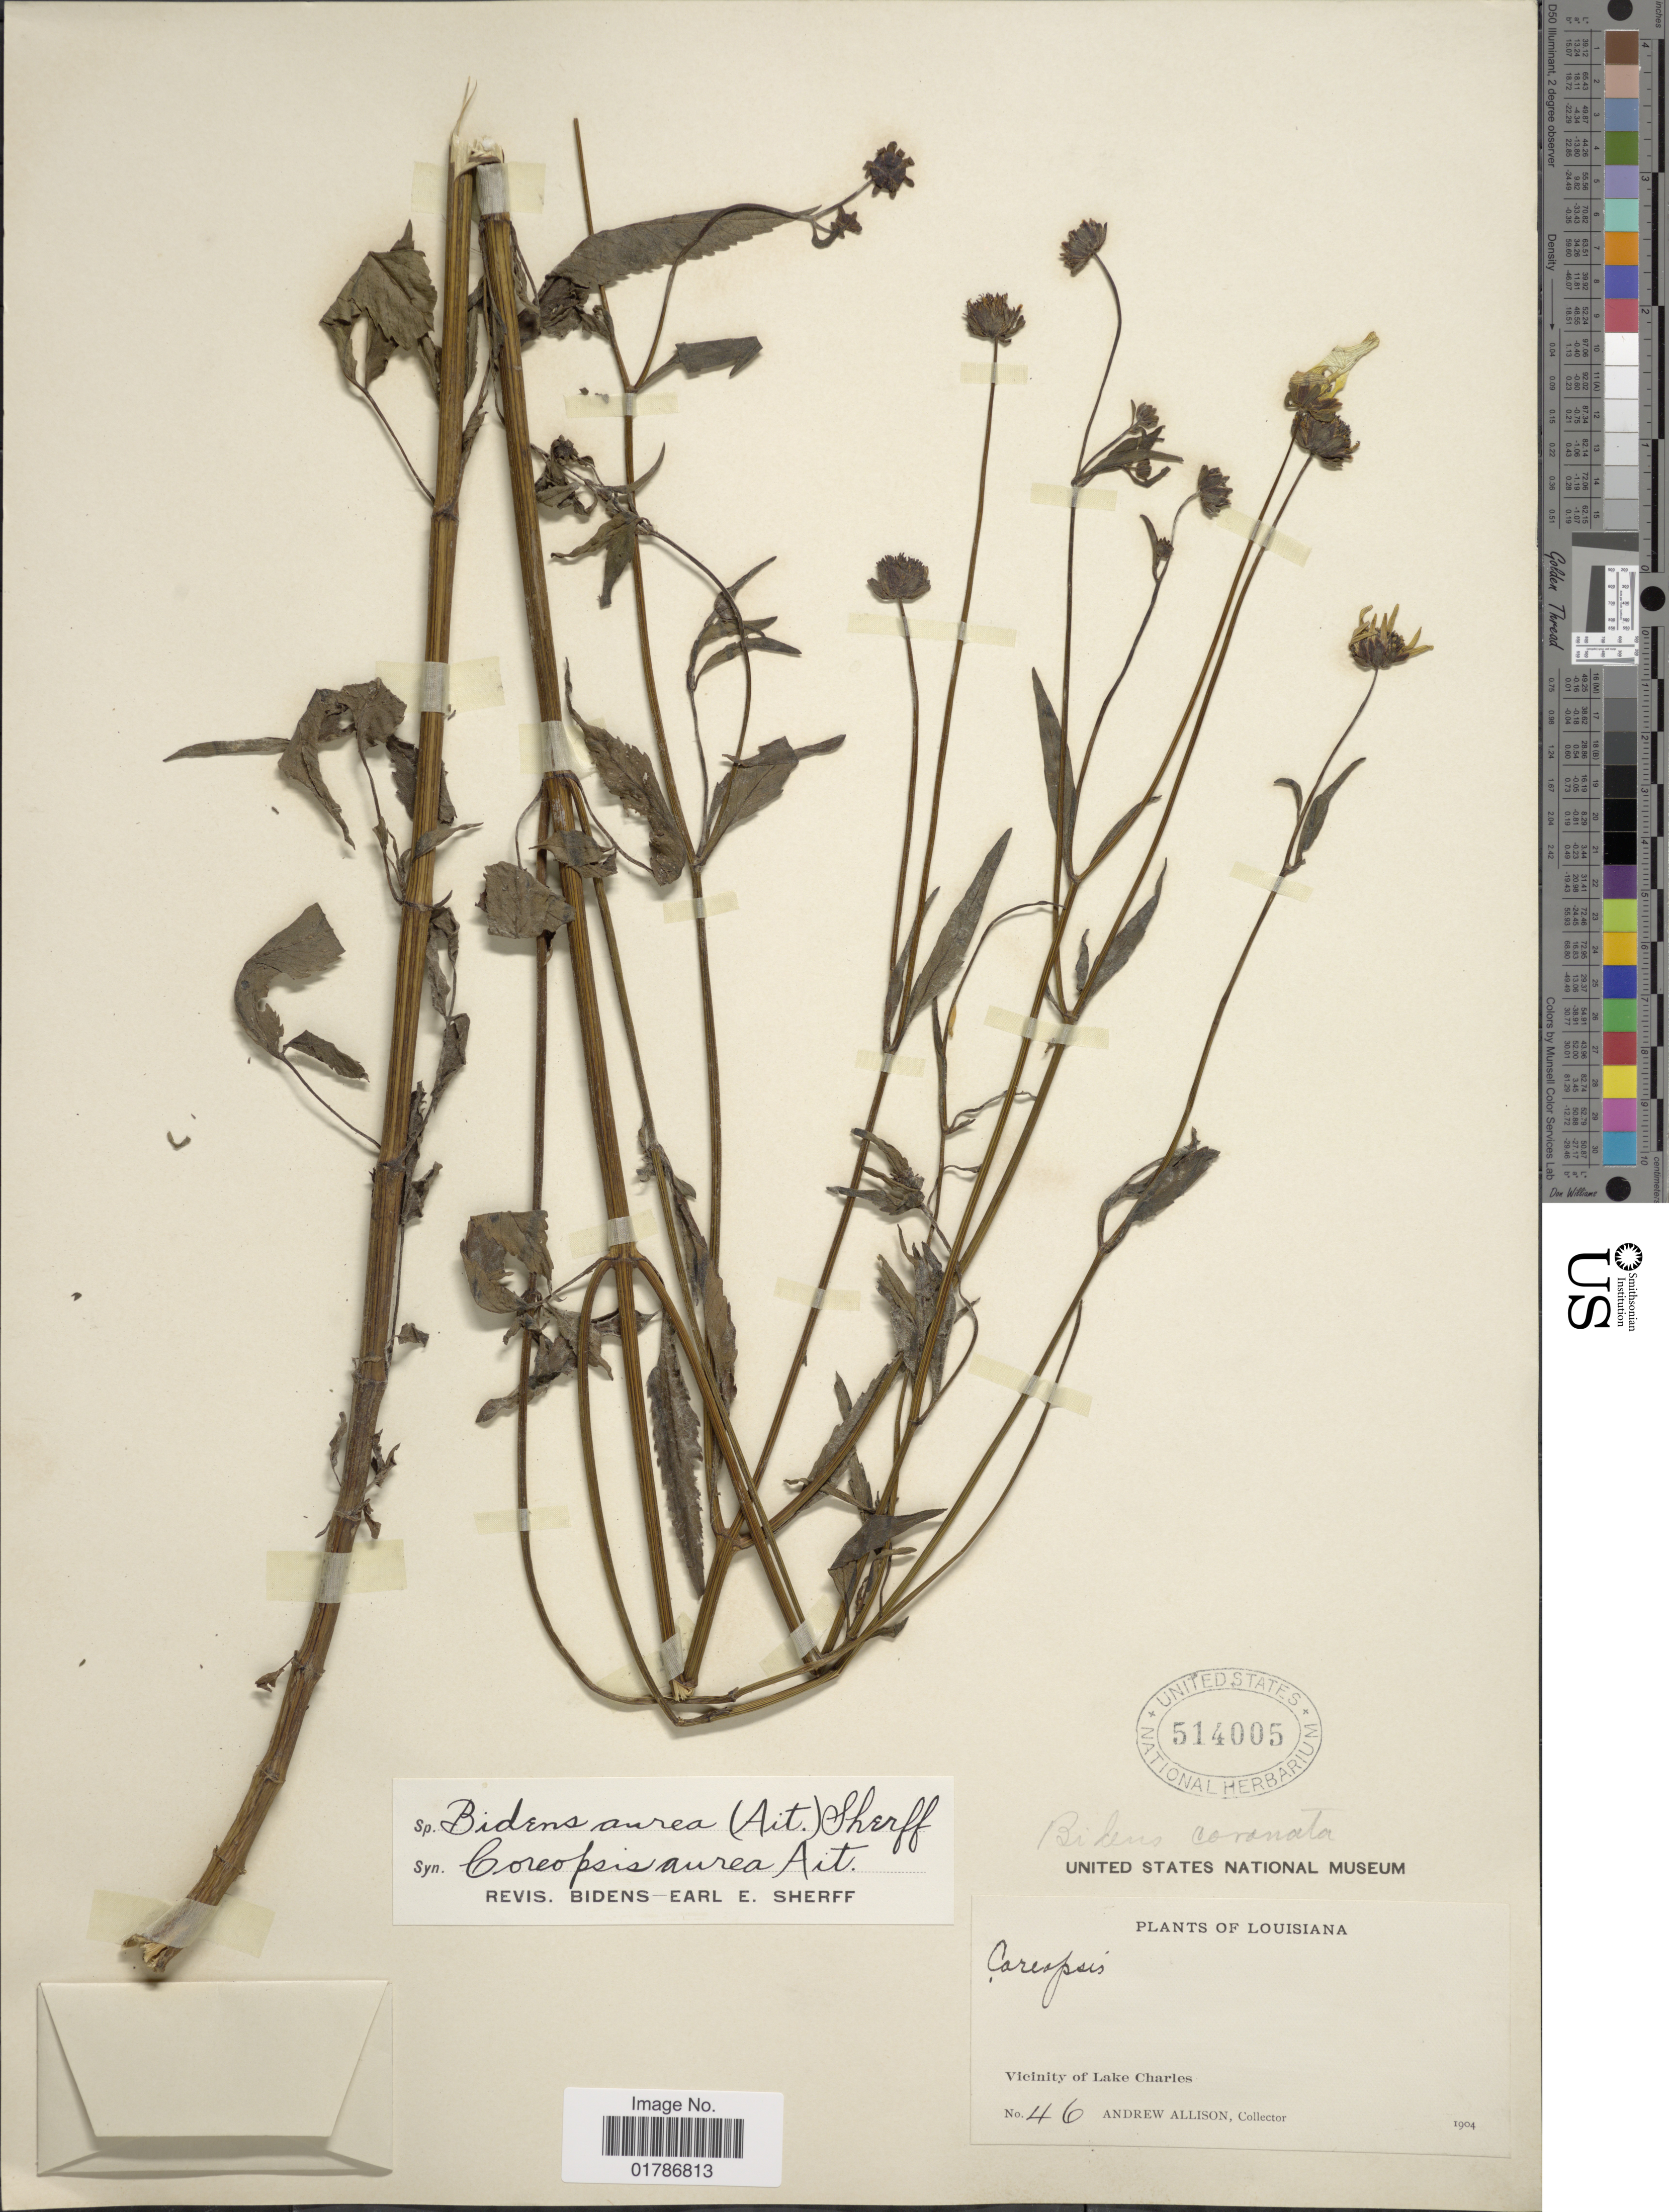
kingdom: Plantae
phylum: Tracheophyta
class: Magnoliopsida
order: Asterales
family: Asteraceae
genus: Bidens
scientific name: Bidens mitis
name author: (Michx.) Sherff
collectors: A. Allison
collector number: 46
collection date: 1904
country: United States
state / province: Louisiana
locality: Vicinity of Lake Charles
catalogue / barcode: US 514005